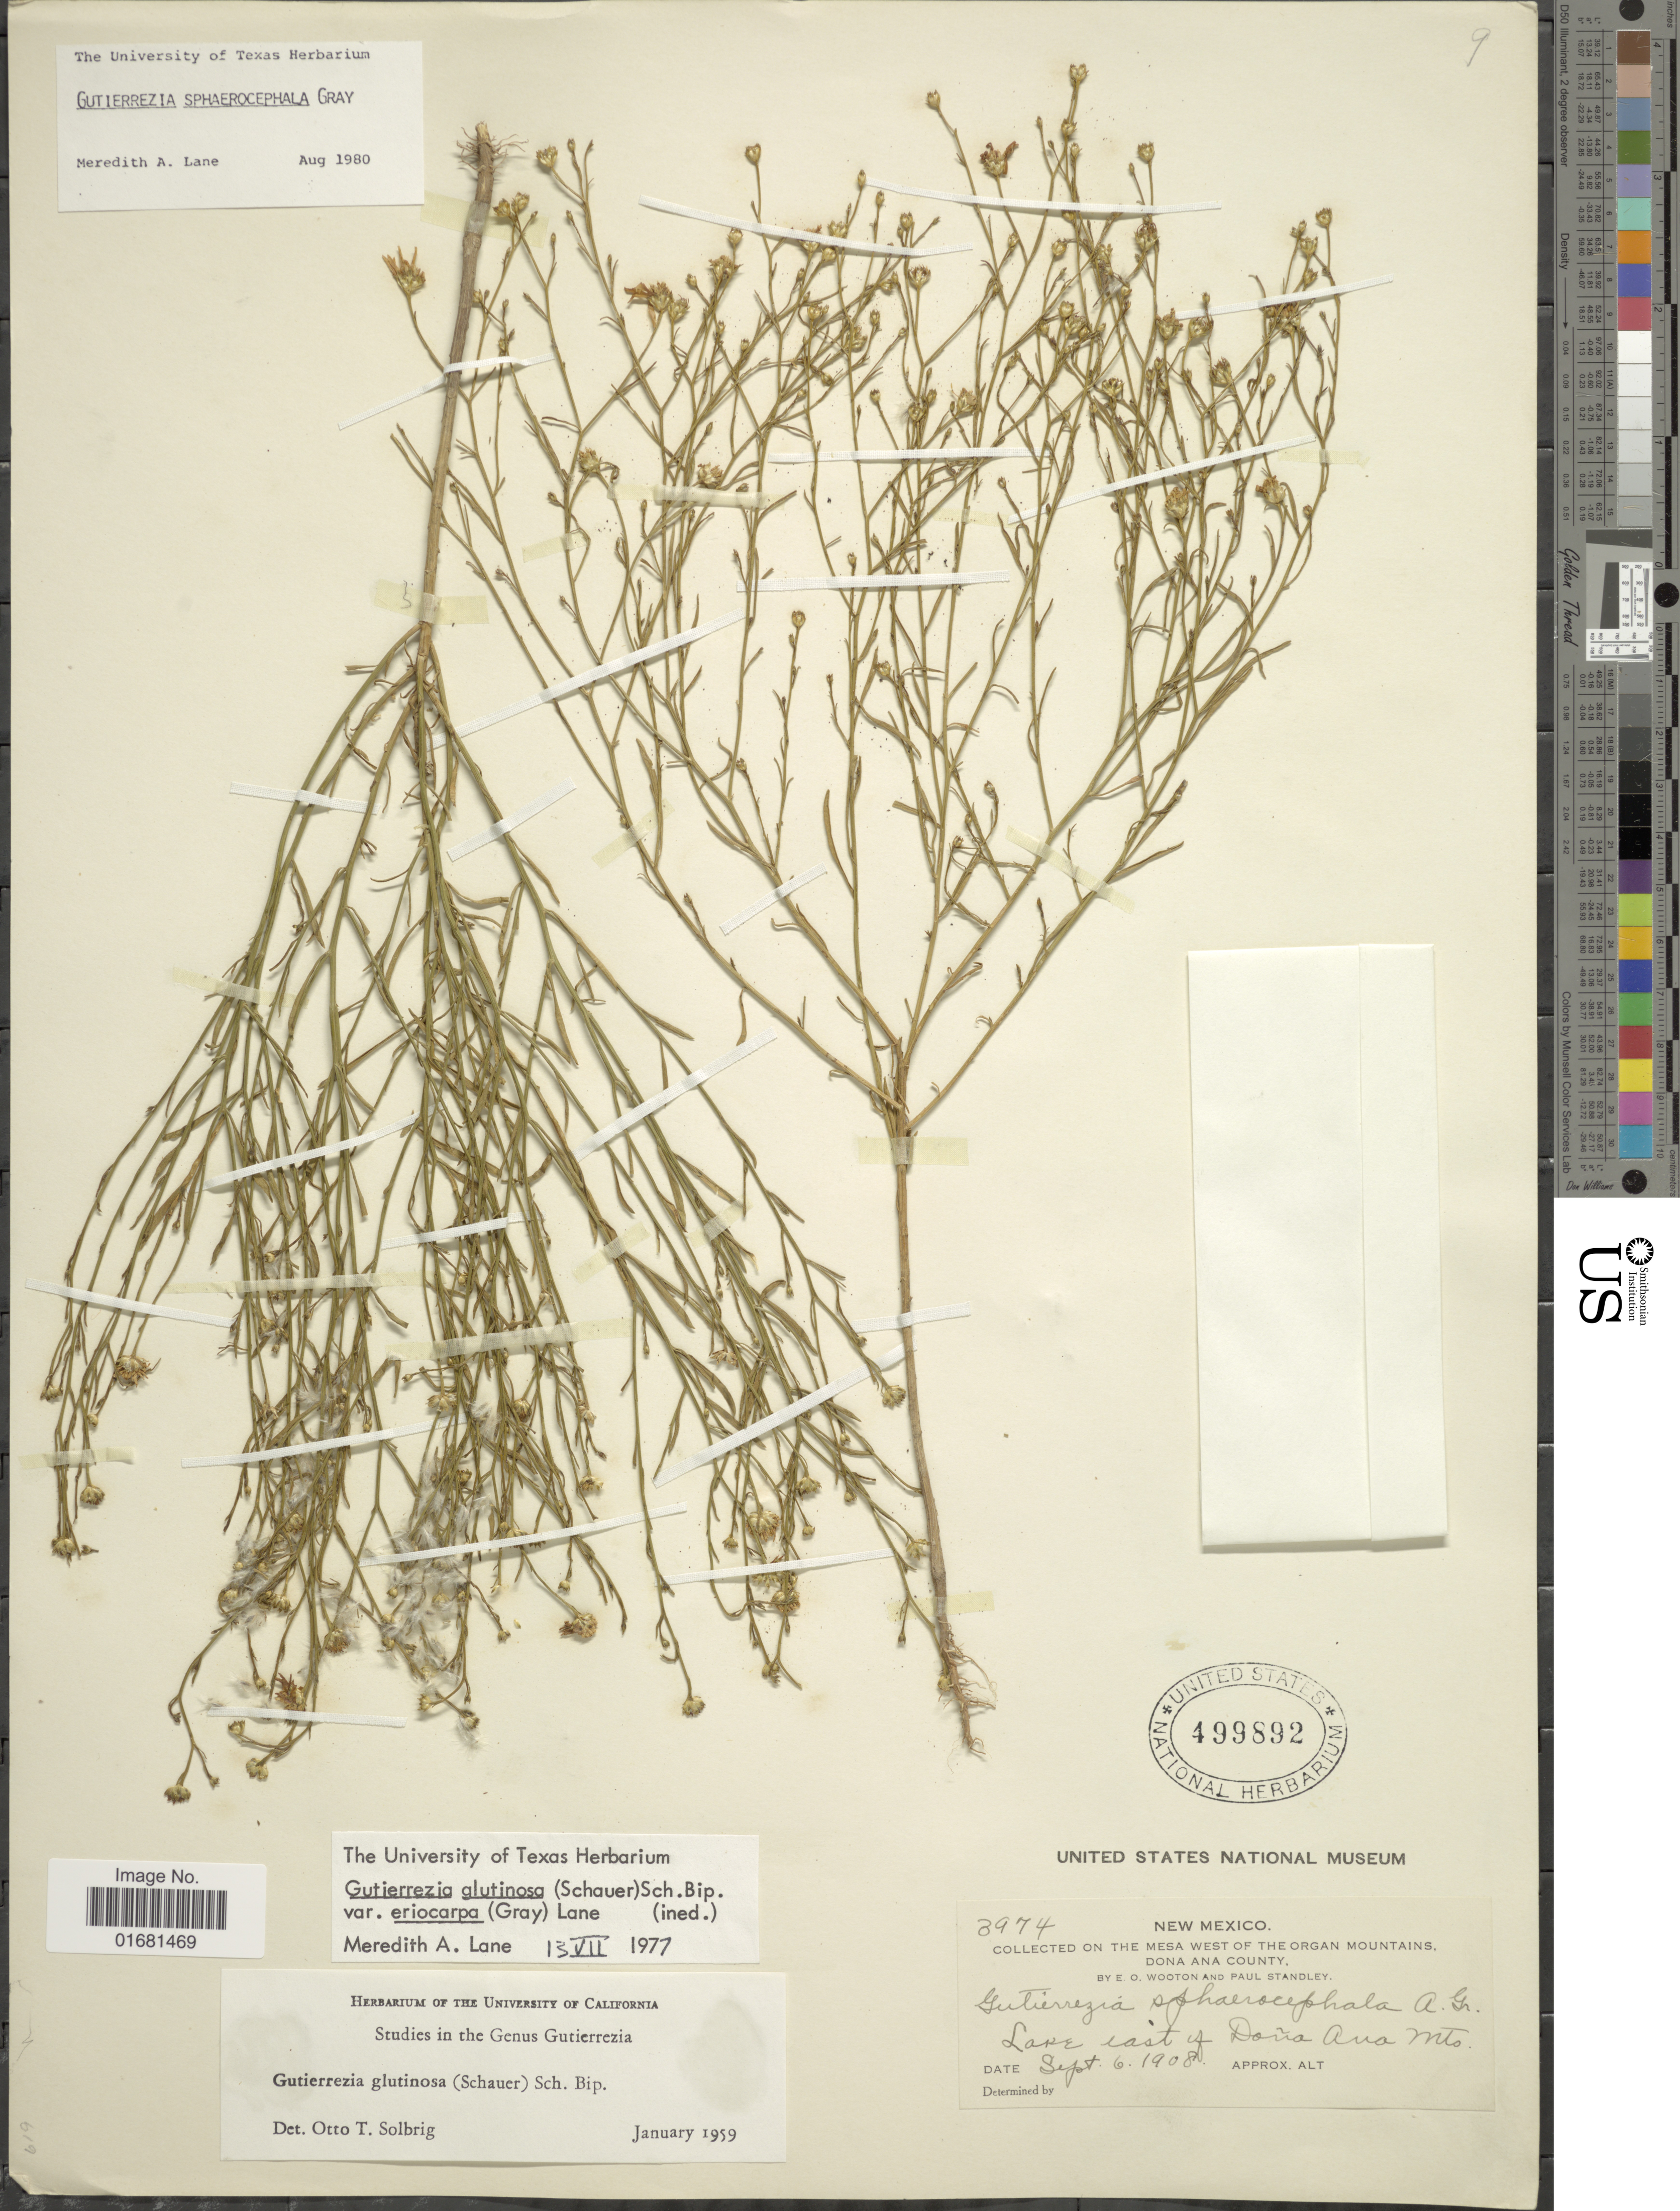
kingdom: Plantae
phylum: Tracheophyta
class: Magnoliopsida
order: Asterales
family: Asteraceae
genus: Gutierrezia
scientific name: Gutierrezia sphaerocephala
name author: A. Gray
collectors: E. O. Wooton & P. C. Standley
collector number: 3974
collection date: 1908-09-06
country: United States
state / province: New Mexico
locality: New Mexico. On the Mesa west of the Organ Mountains. Dona Ana County. Lake east of Dona Ana Mts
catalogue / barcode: US 499892